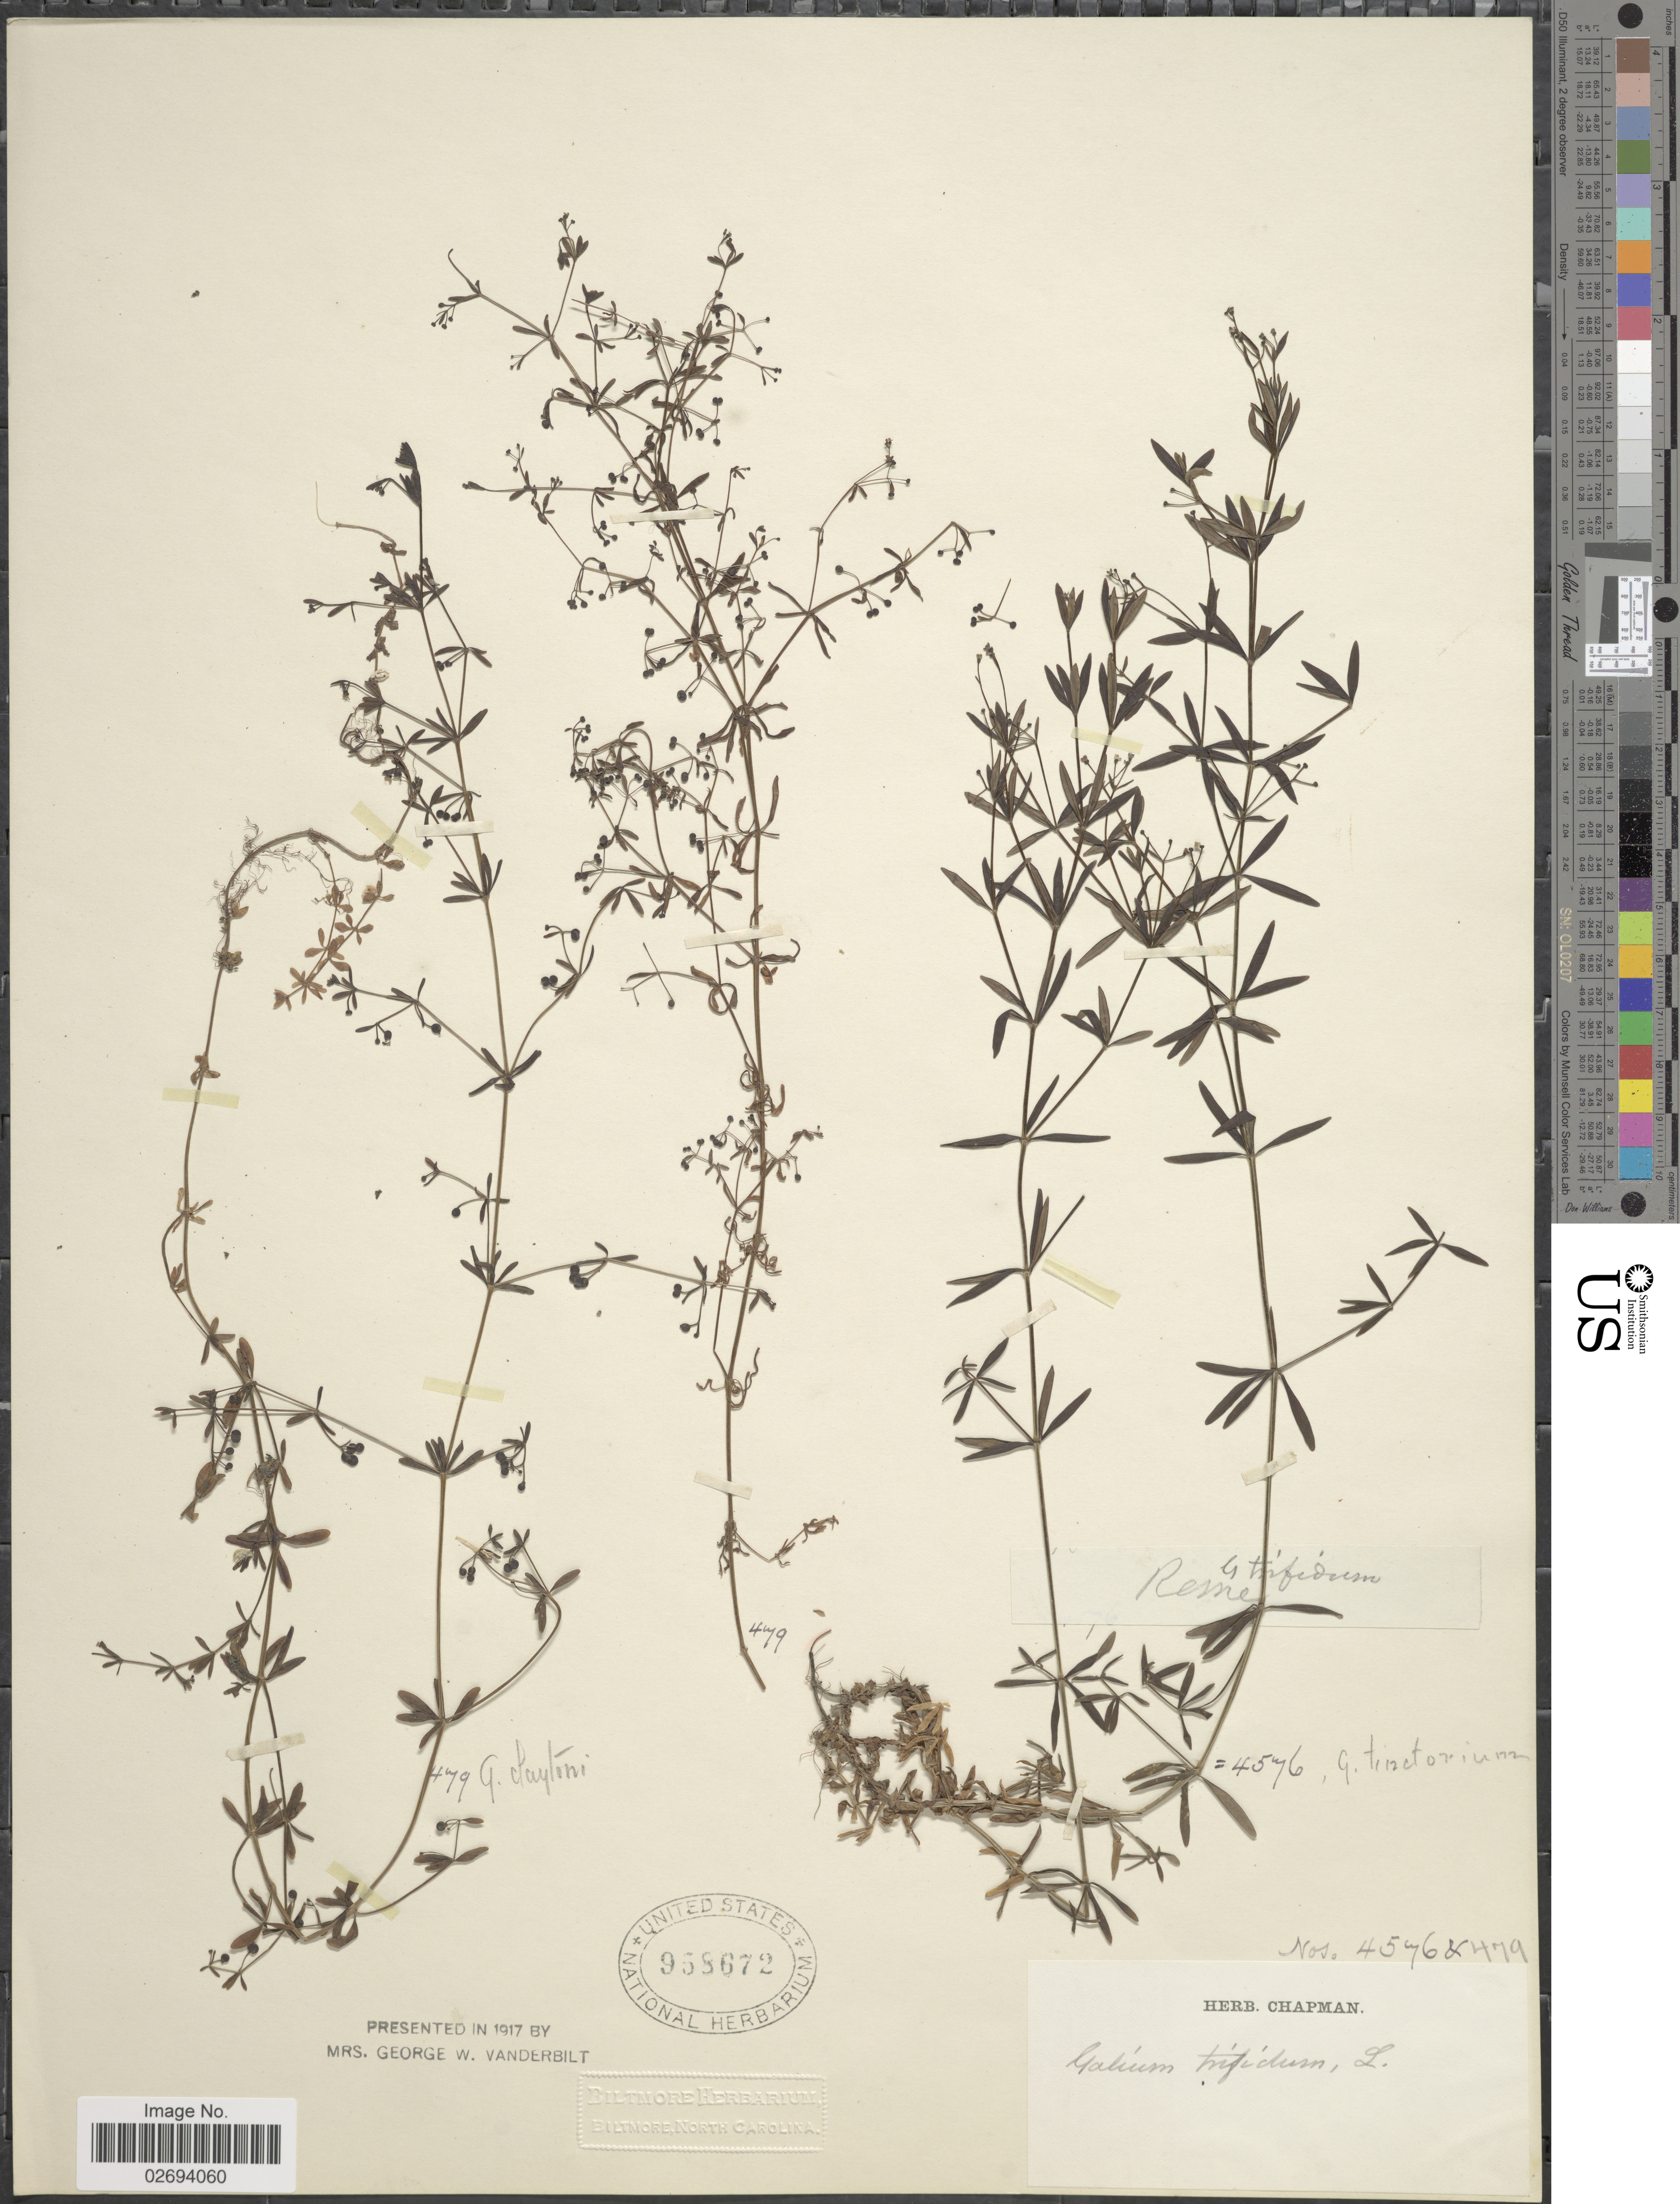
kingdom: Plantae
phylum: Tracheophyta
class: Magnoliopsida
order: Gentianales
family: Rubiaceae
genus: Galium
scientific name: Galium trifidum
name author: L.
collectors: ex herb. Chapman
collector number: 4576/479?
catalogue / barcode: US 958672